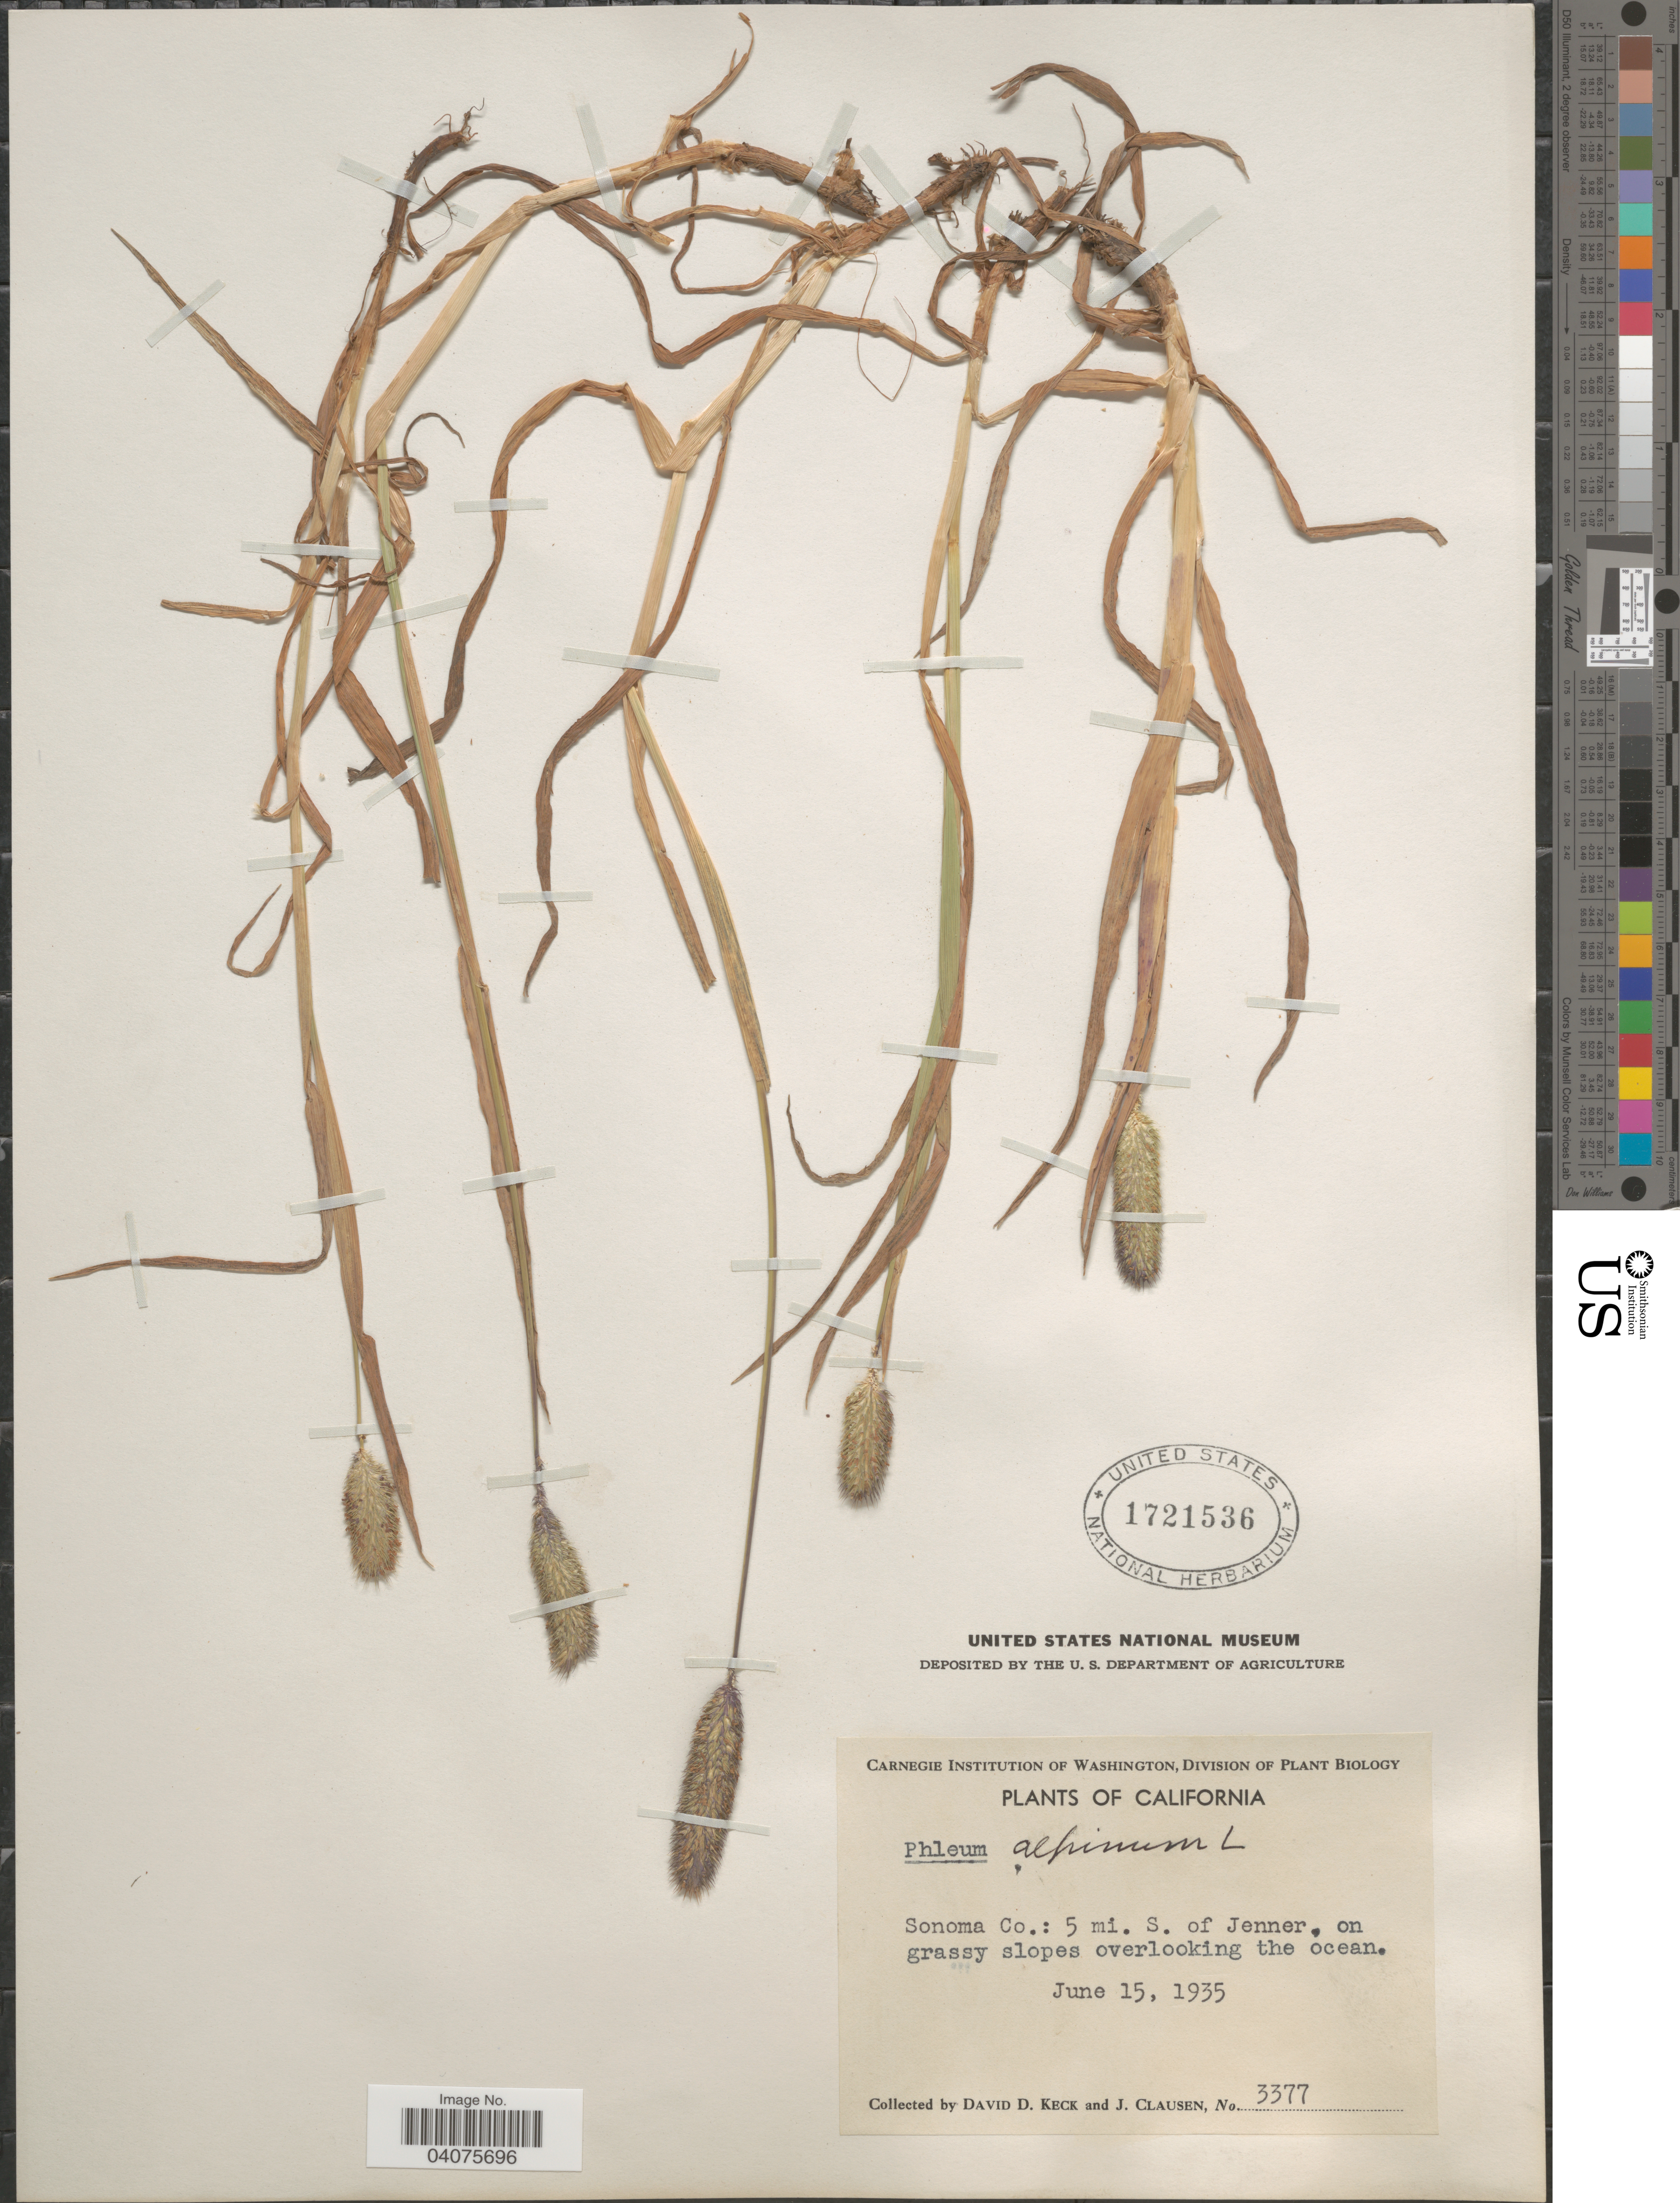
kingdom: Plantae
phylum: Tracheophyta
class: Liliopsida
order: Poales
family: Poaceae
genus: Phleum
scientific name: Phleum alpinum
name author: L.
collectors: D. D. Keck & J. Clausen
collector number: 3377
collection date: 1935-06-15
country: United States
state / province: California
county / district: Sonoma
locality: Sonoma Co.: 5 mi. S. of Jenner, on grassy slopes overlooking the ocean.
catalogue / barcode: US 1721536